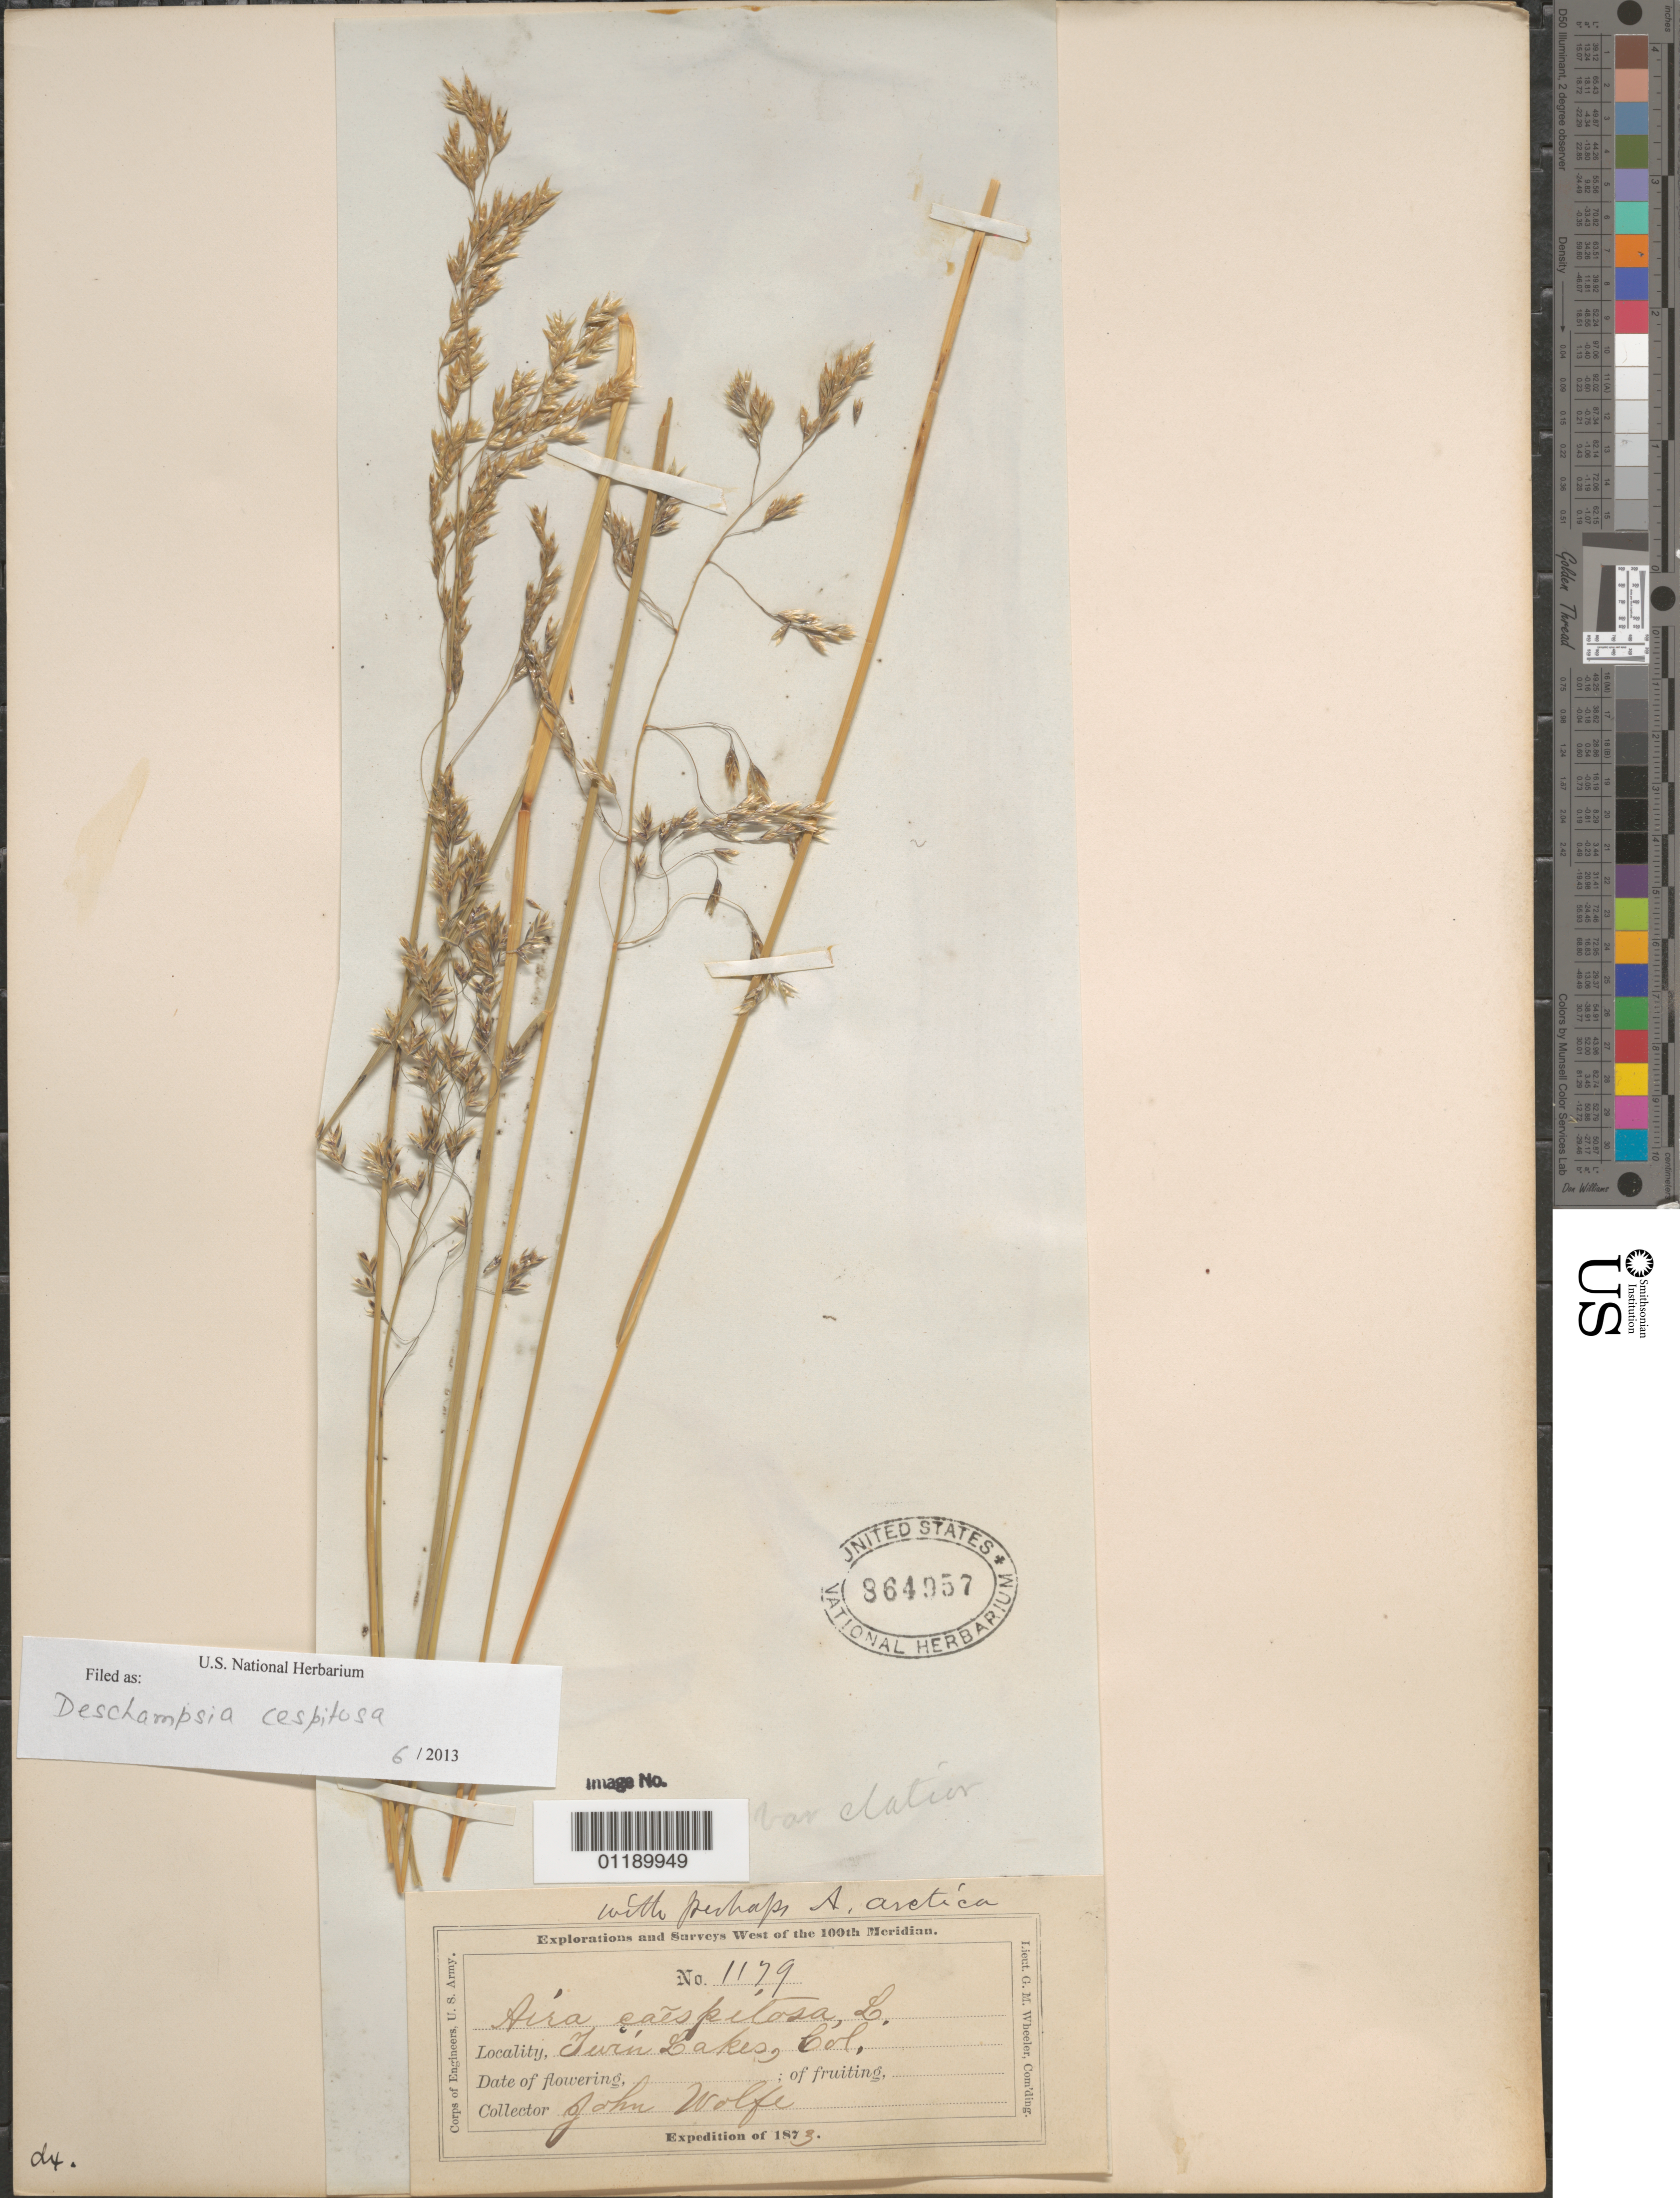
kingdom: Plantae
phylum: Tracheophyta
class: Liliopsida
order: Poales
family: Poaceae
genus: Deschampsia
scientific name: Deschampsia cespitosa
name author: (L.) P. Beauv.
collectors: J. Wolf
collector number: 1179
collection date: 1873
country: United States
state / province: Colorado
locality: Twin Lakes.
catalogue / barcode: US 864957